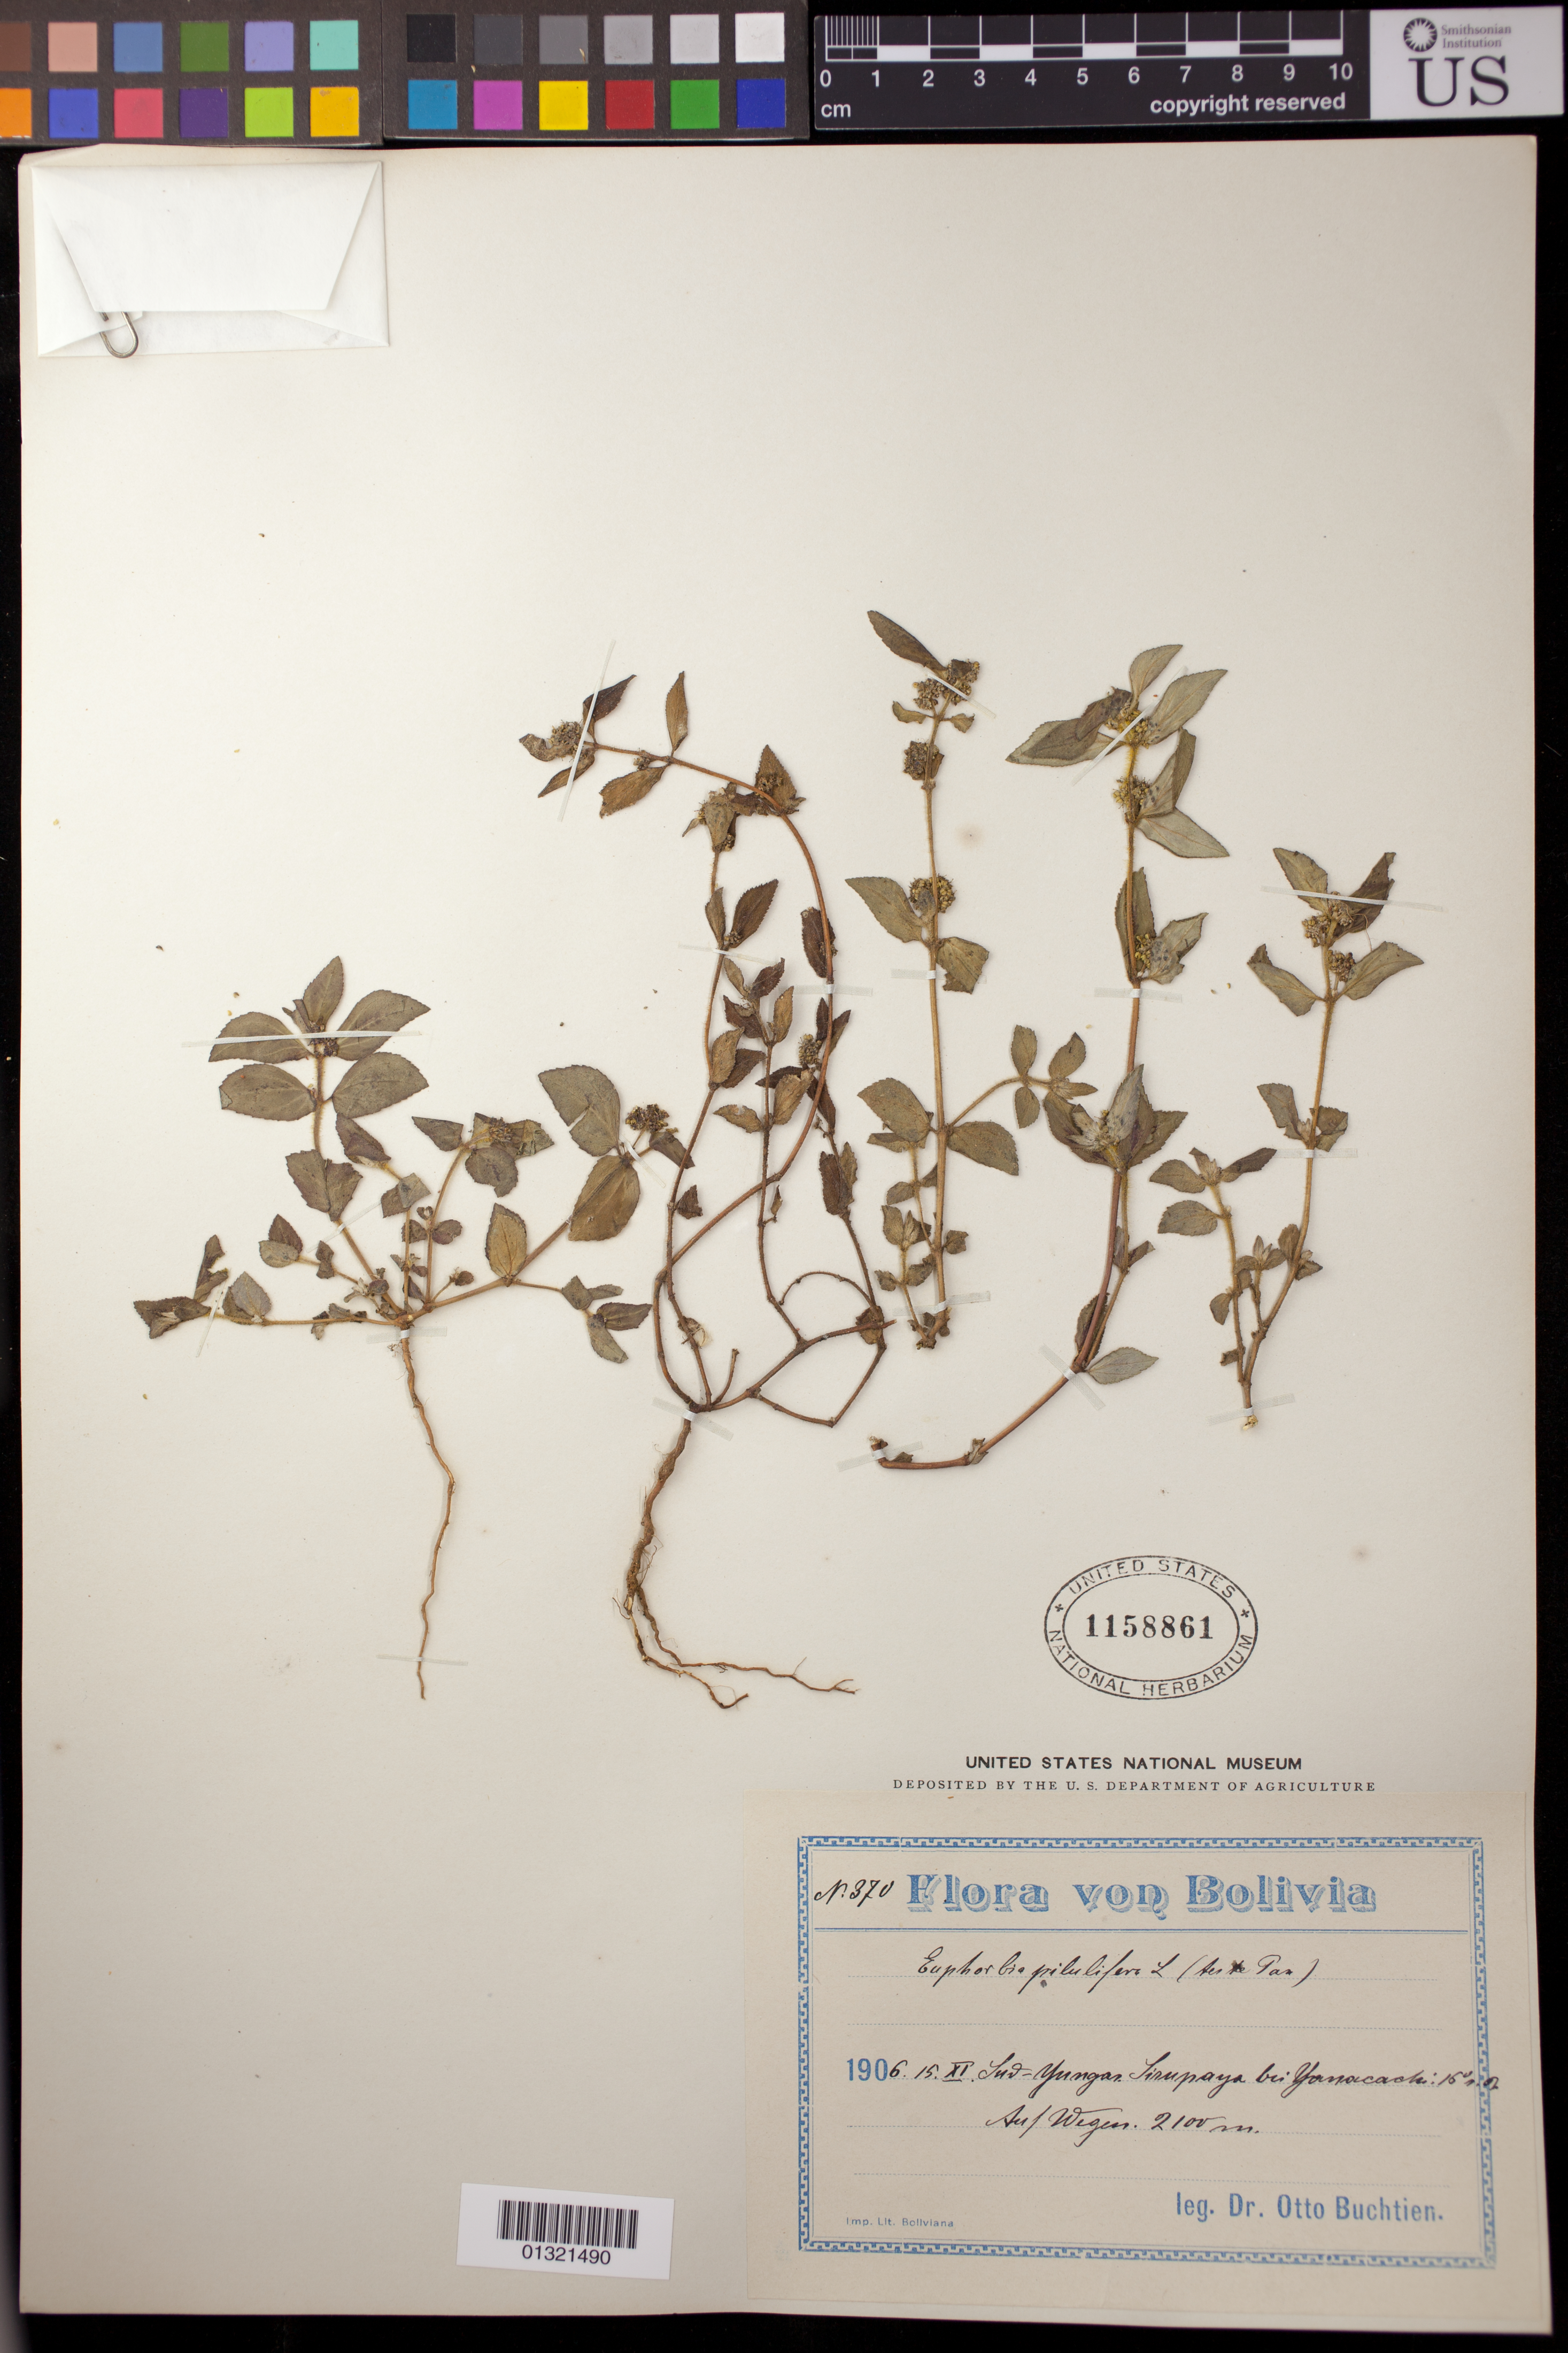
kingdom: Plantae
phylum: Tracheophyta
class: Magnoliopsida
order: Malpighiales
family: Euphorbiaceae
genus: Euphorbia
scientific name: Euphorbia hirta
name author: L.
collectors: O. Buchtien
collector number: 370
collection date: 1906-11-15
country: Bolivia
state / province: La Paz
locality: Sud Yungas. Sirupaya bei Yanacachi.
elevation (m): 2100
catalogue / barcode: US 1158861